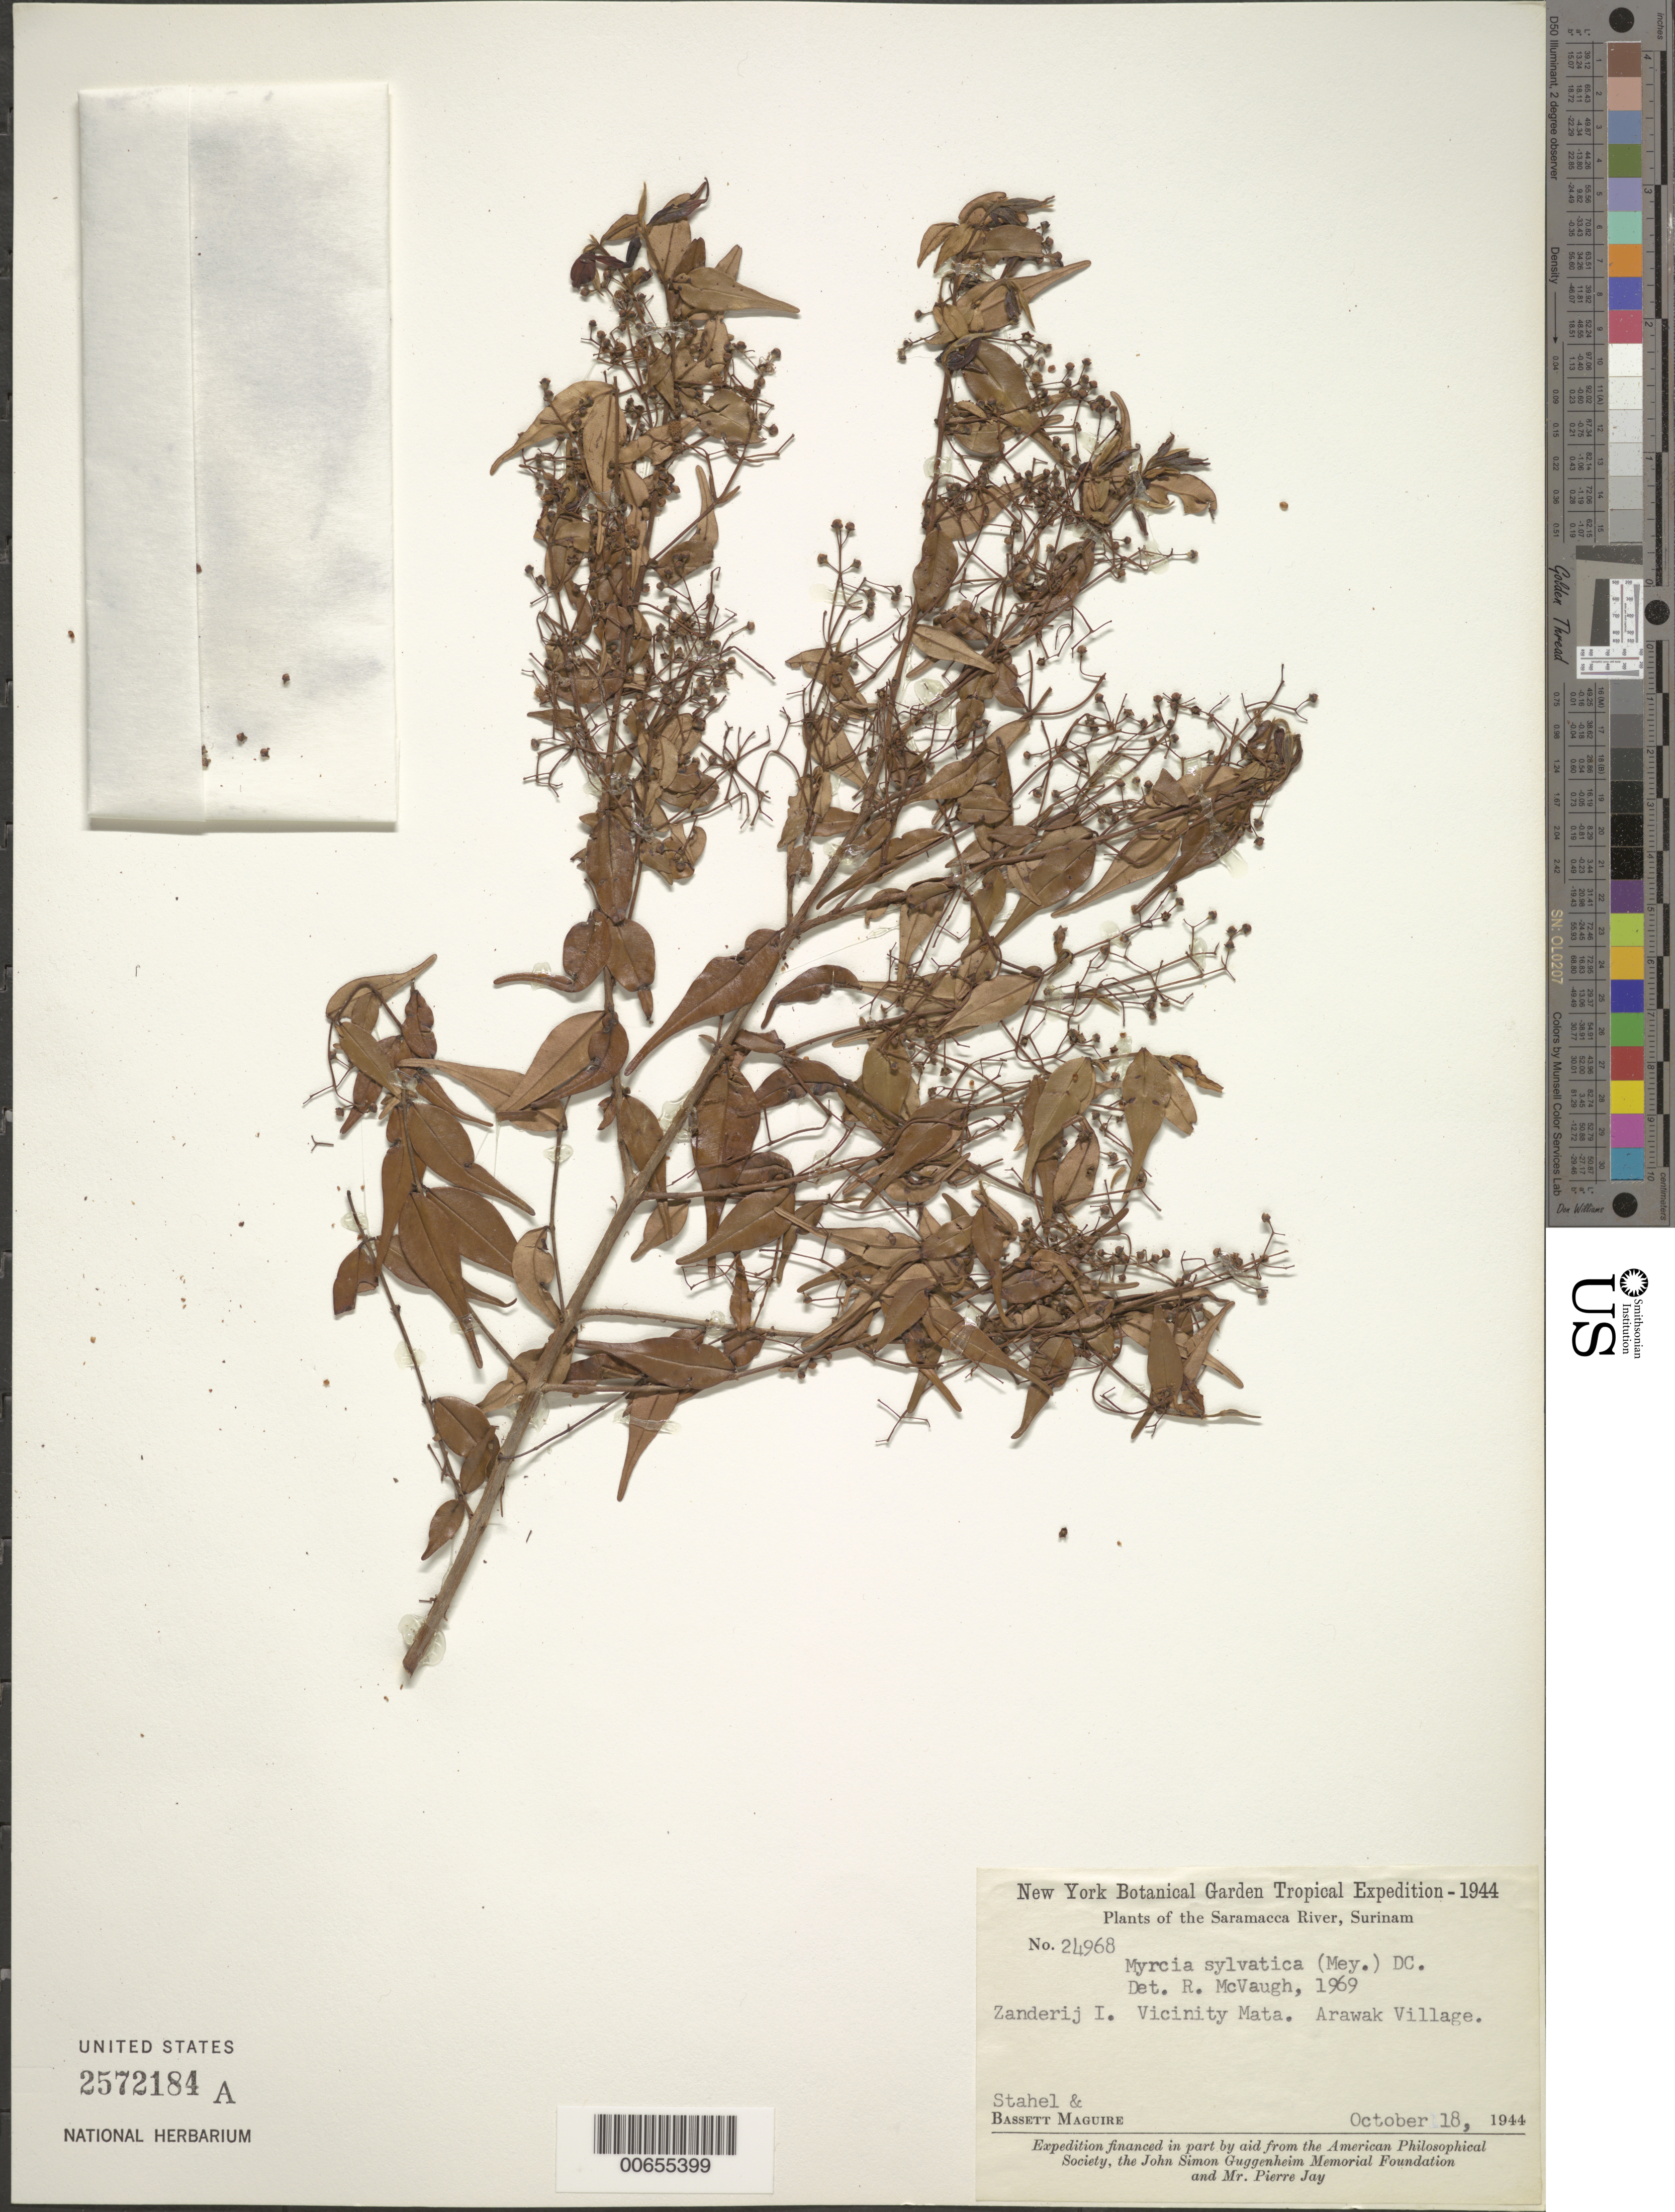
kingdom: Plantae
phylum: Tracheophyta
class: Magnoliopsida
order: Myrtales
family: Myrtaceae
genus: Myrcia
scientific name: Myrcia sylvatica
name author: (G. Mey.) DC.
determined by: McVaugh, R.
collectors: B. Maguire & G. Stahel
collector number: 24968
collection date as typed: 18-Oct-44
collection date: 1944-10-18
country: Suriname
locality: Zanderij I., Mata vic., Arawak village of Mata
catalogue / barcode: US 2572184A